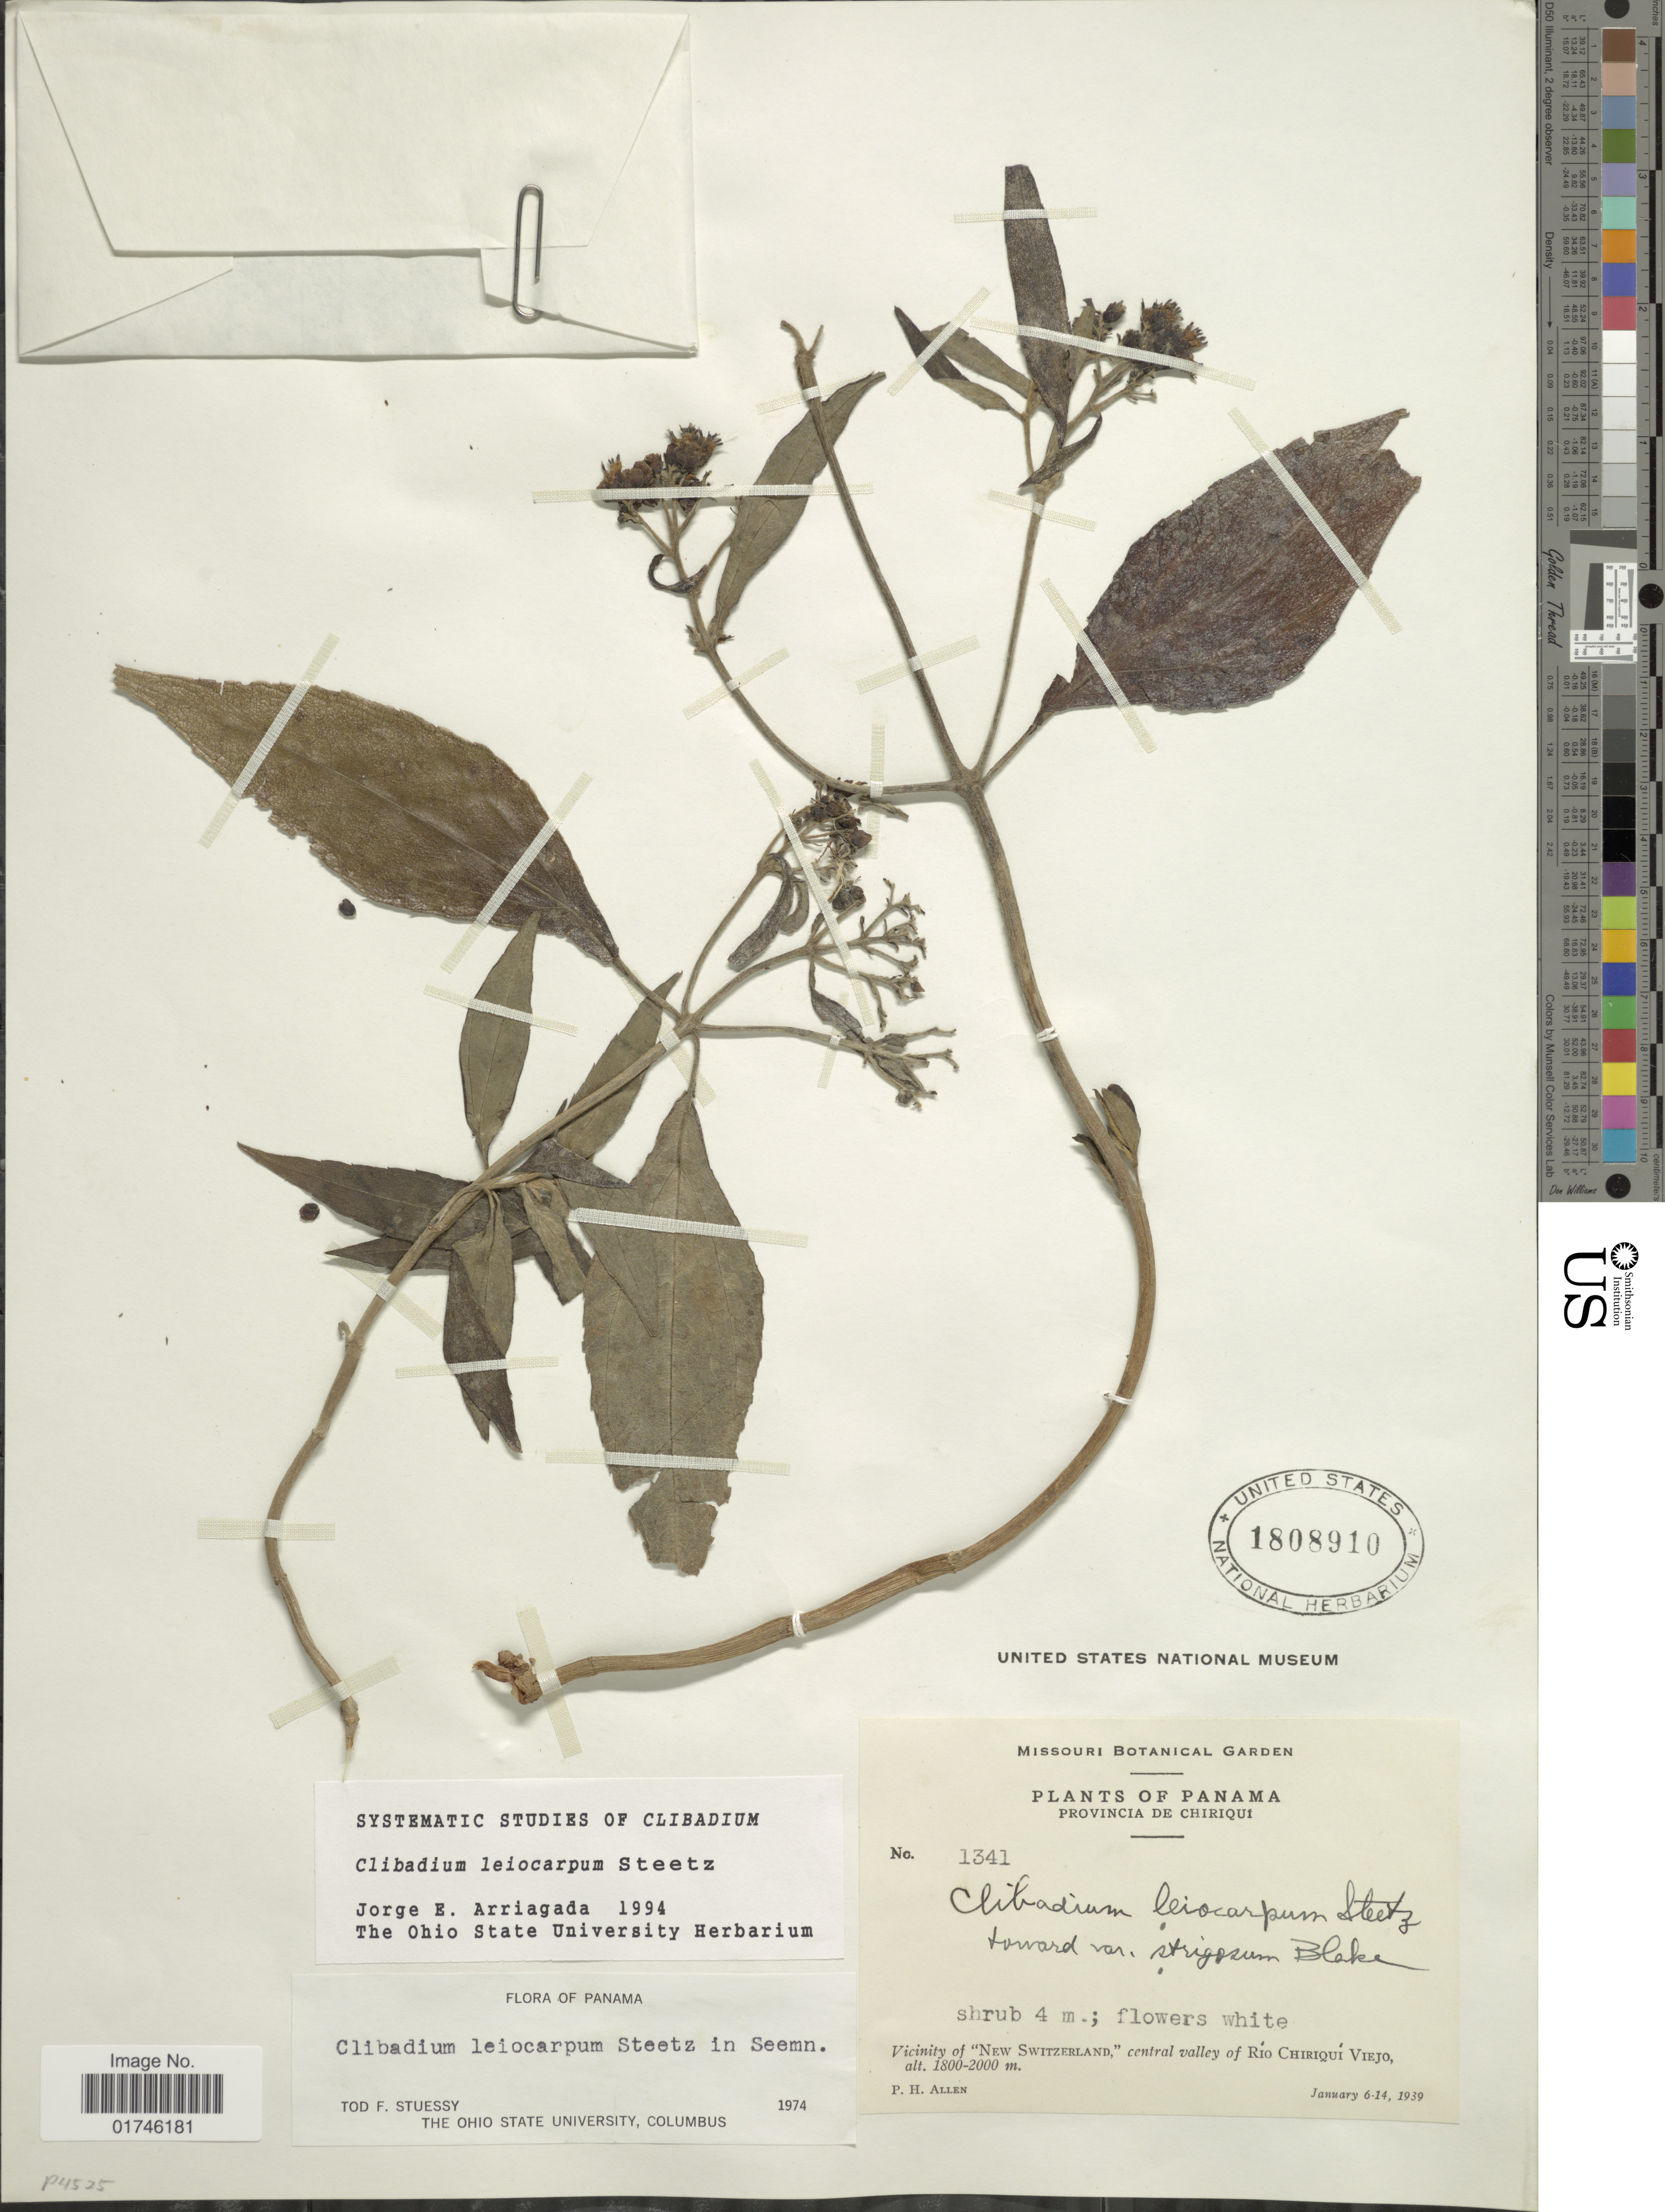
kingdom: Plantae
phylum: Tracheophyta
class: Magnoliopsida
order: Asterales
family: Asteraceae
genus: Clibadium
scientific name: Clibadium leiocarpum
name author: Steetz in Seem.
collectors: P. H. Allen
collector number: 1341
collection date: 1939-01-06/1939-01-14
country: Panama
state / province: Chiriqui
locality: Provincia de Chiriqui. Vicinity of "New Switzerland", center valley of Rio Chiriqui Viejo.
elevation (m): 1800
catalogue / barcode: US 1808910